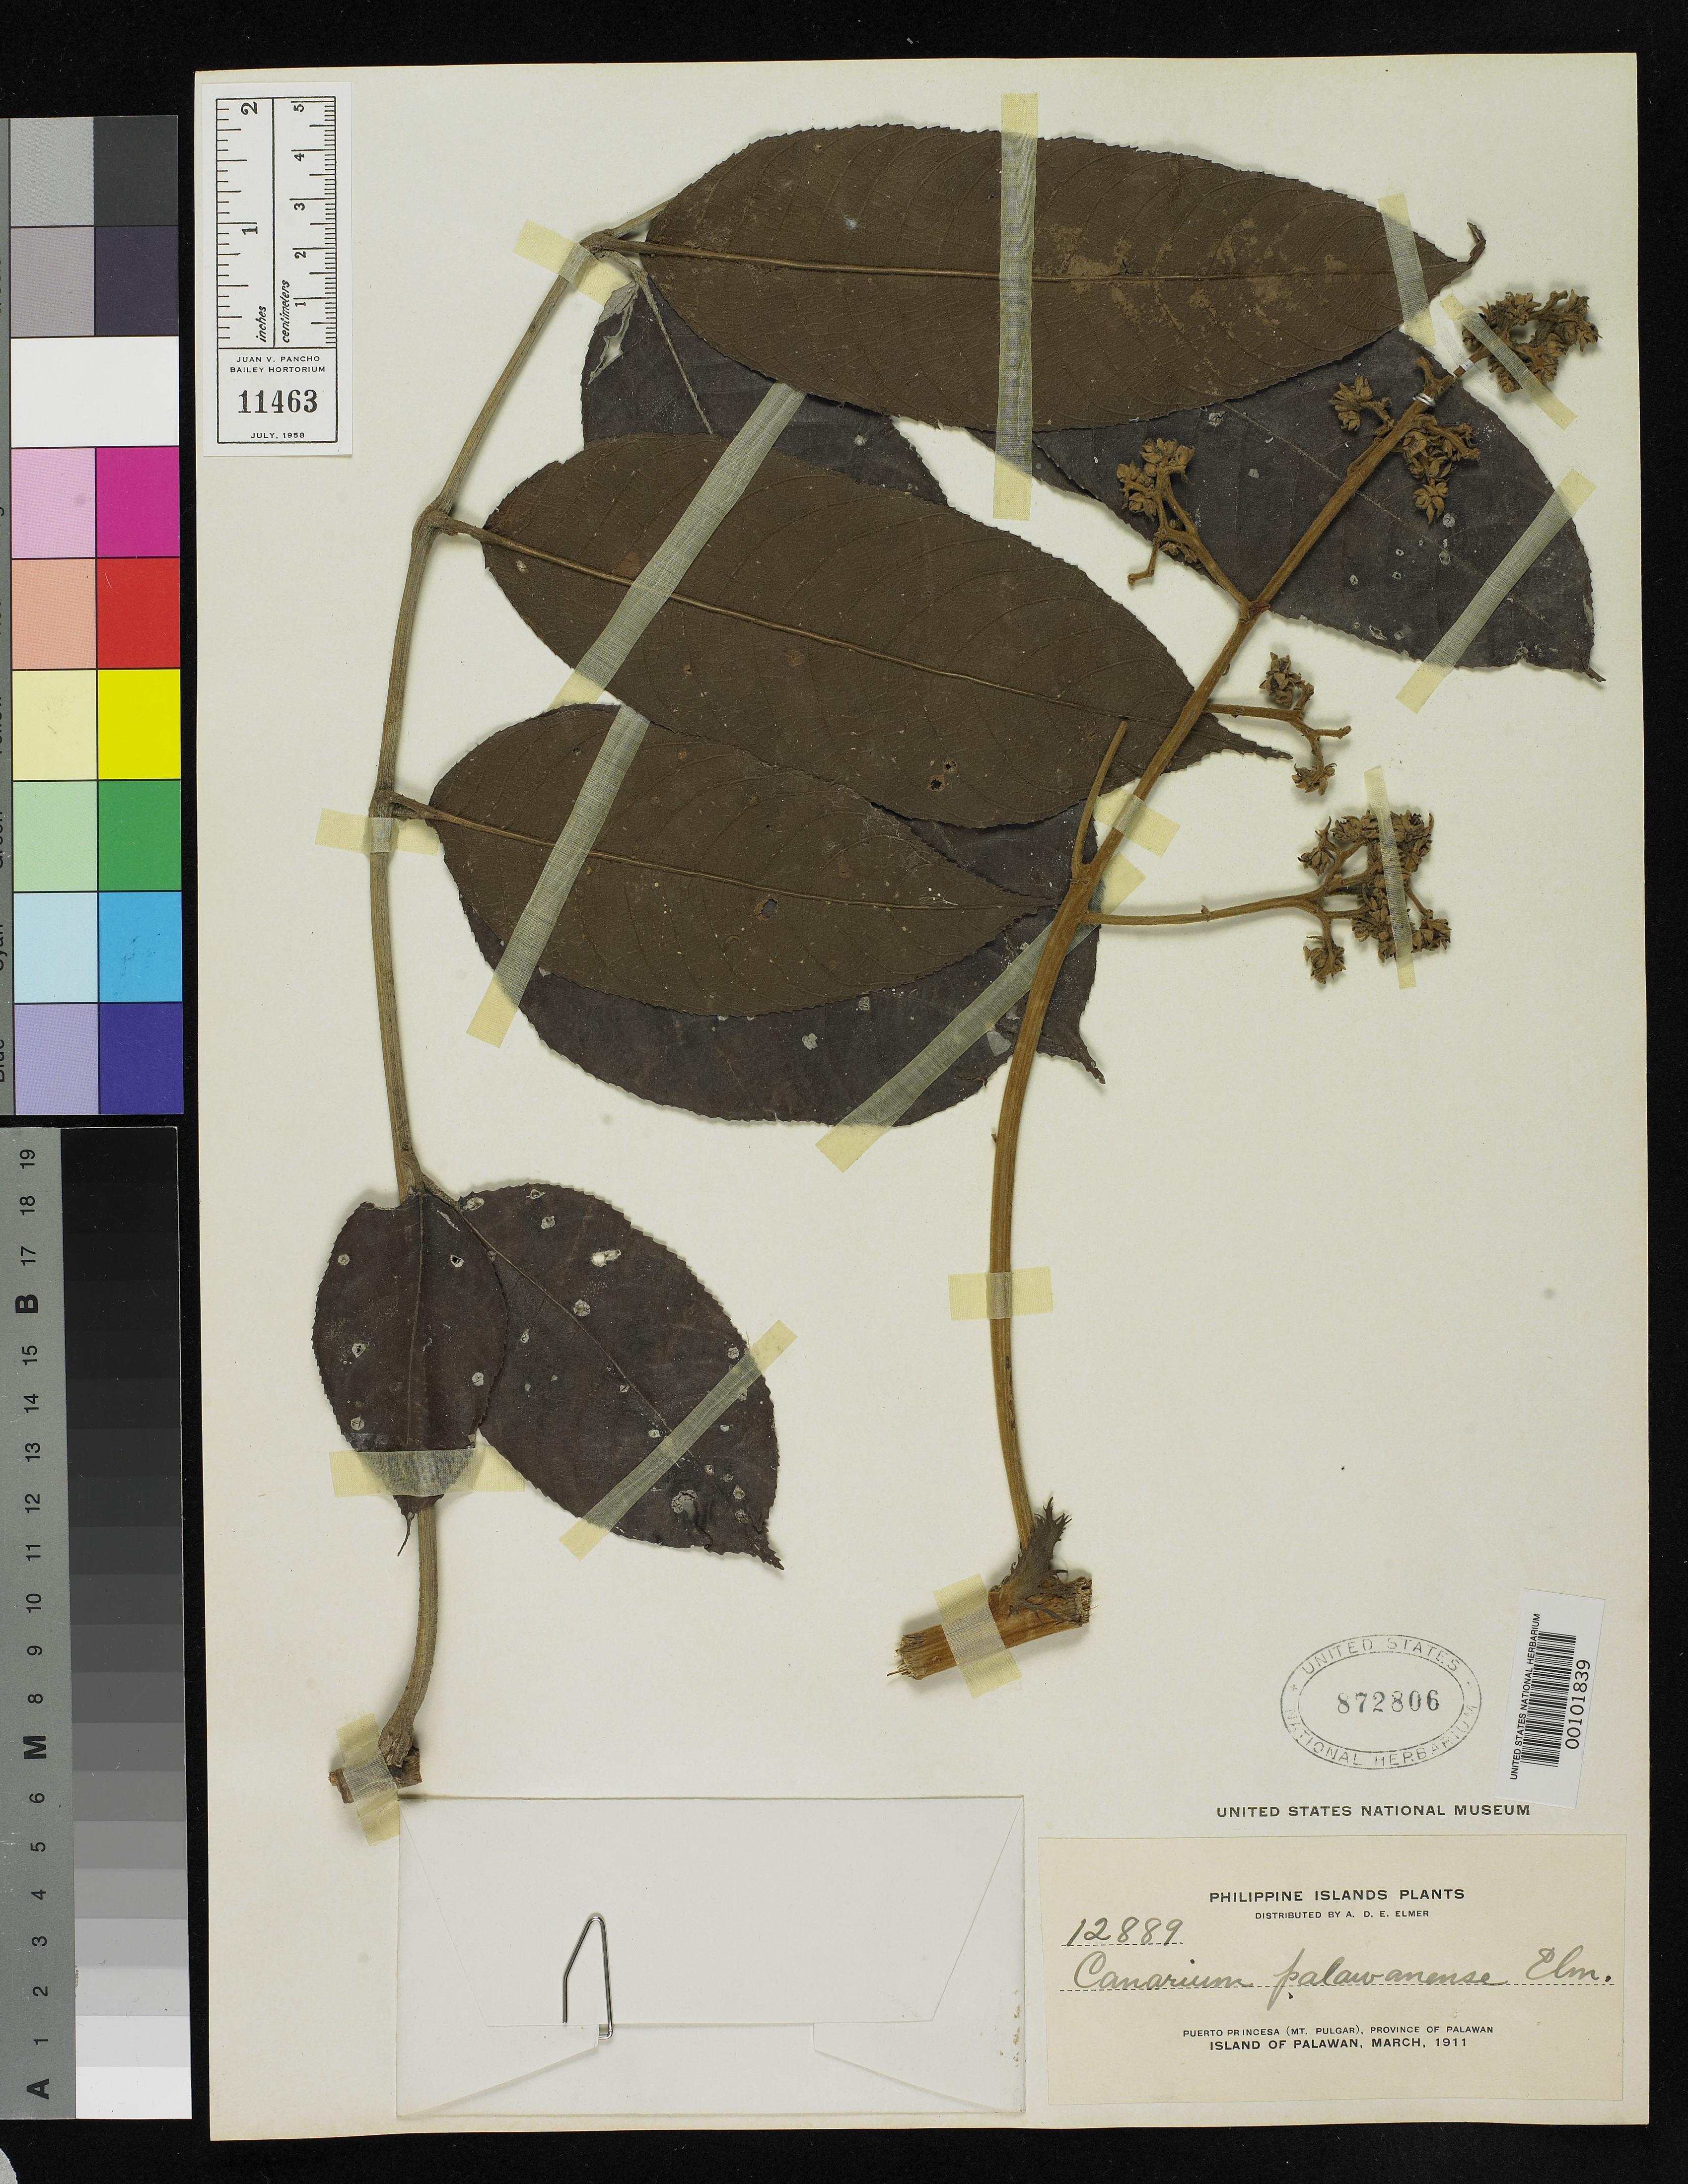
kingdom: Plantae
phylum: Tracheophyta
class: Magnoliopsida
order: Sapindales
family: Burseraceae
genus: Canarium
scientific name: Canarium palawanense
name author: Elmer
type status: Isotype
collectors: A. D. E. Elmer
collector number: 12889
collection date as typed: Mar 1911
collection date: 1911-03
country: Philippines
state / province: Mimaropa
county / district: Palawan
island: Palawan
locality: Puerto Princesa (Mt. Pulgar).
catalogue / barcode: US 872806